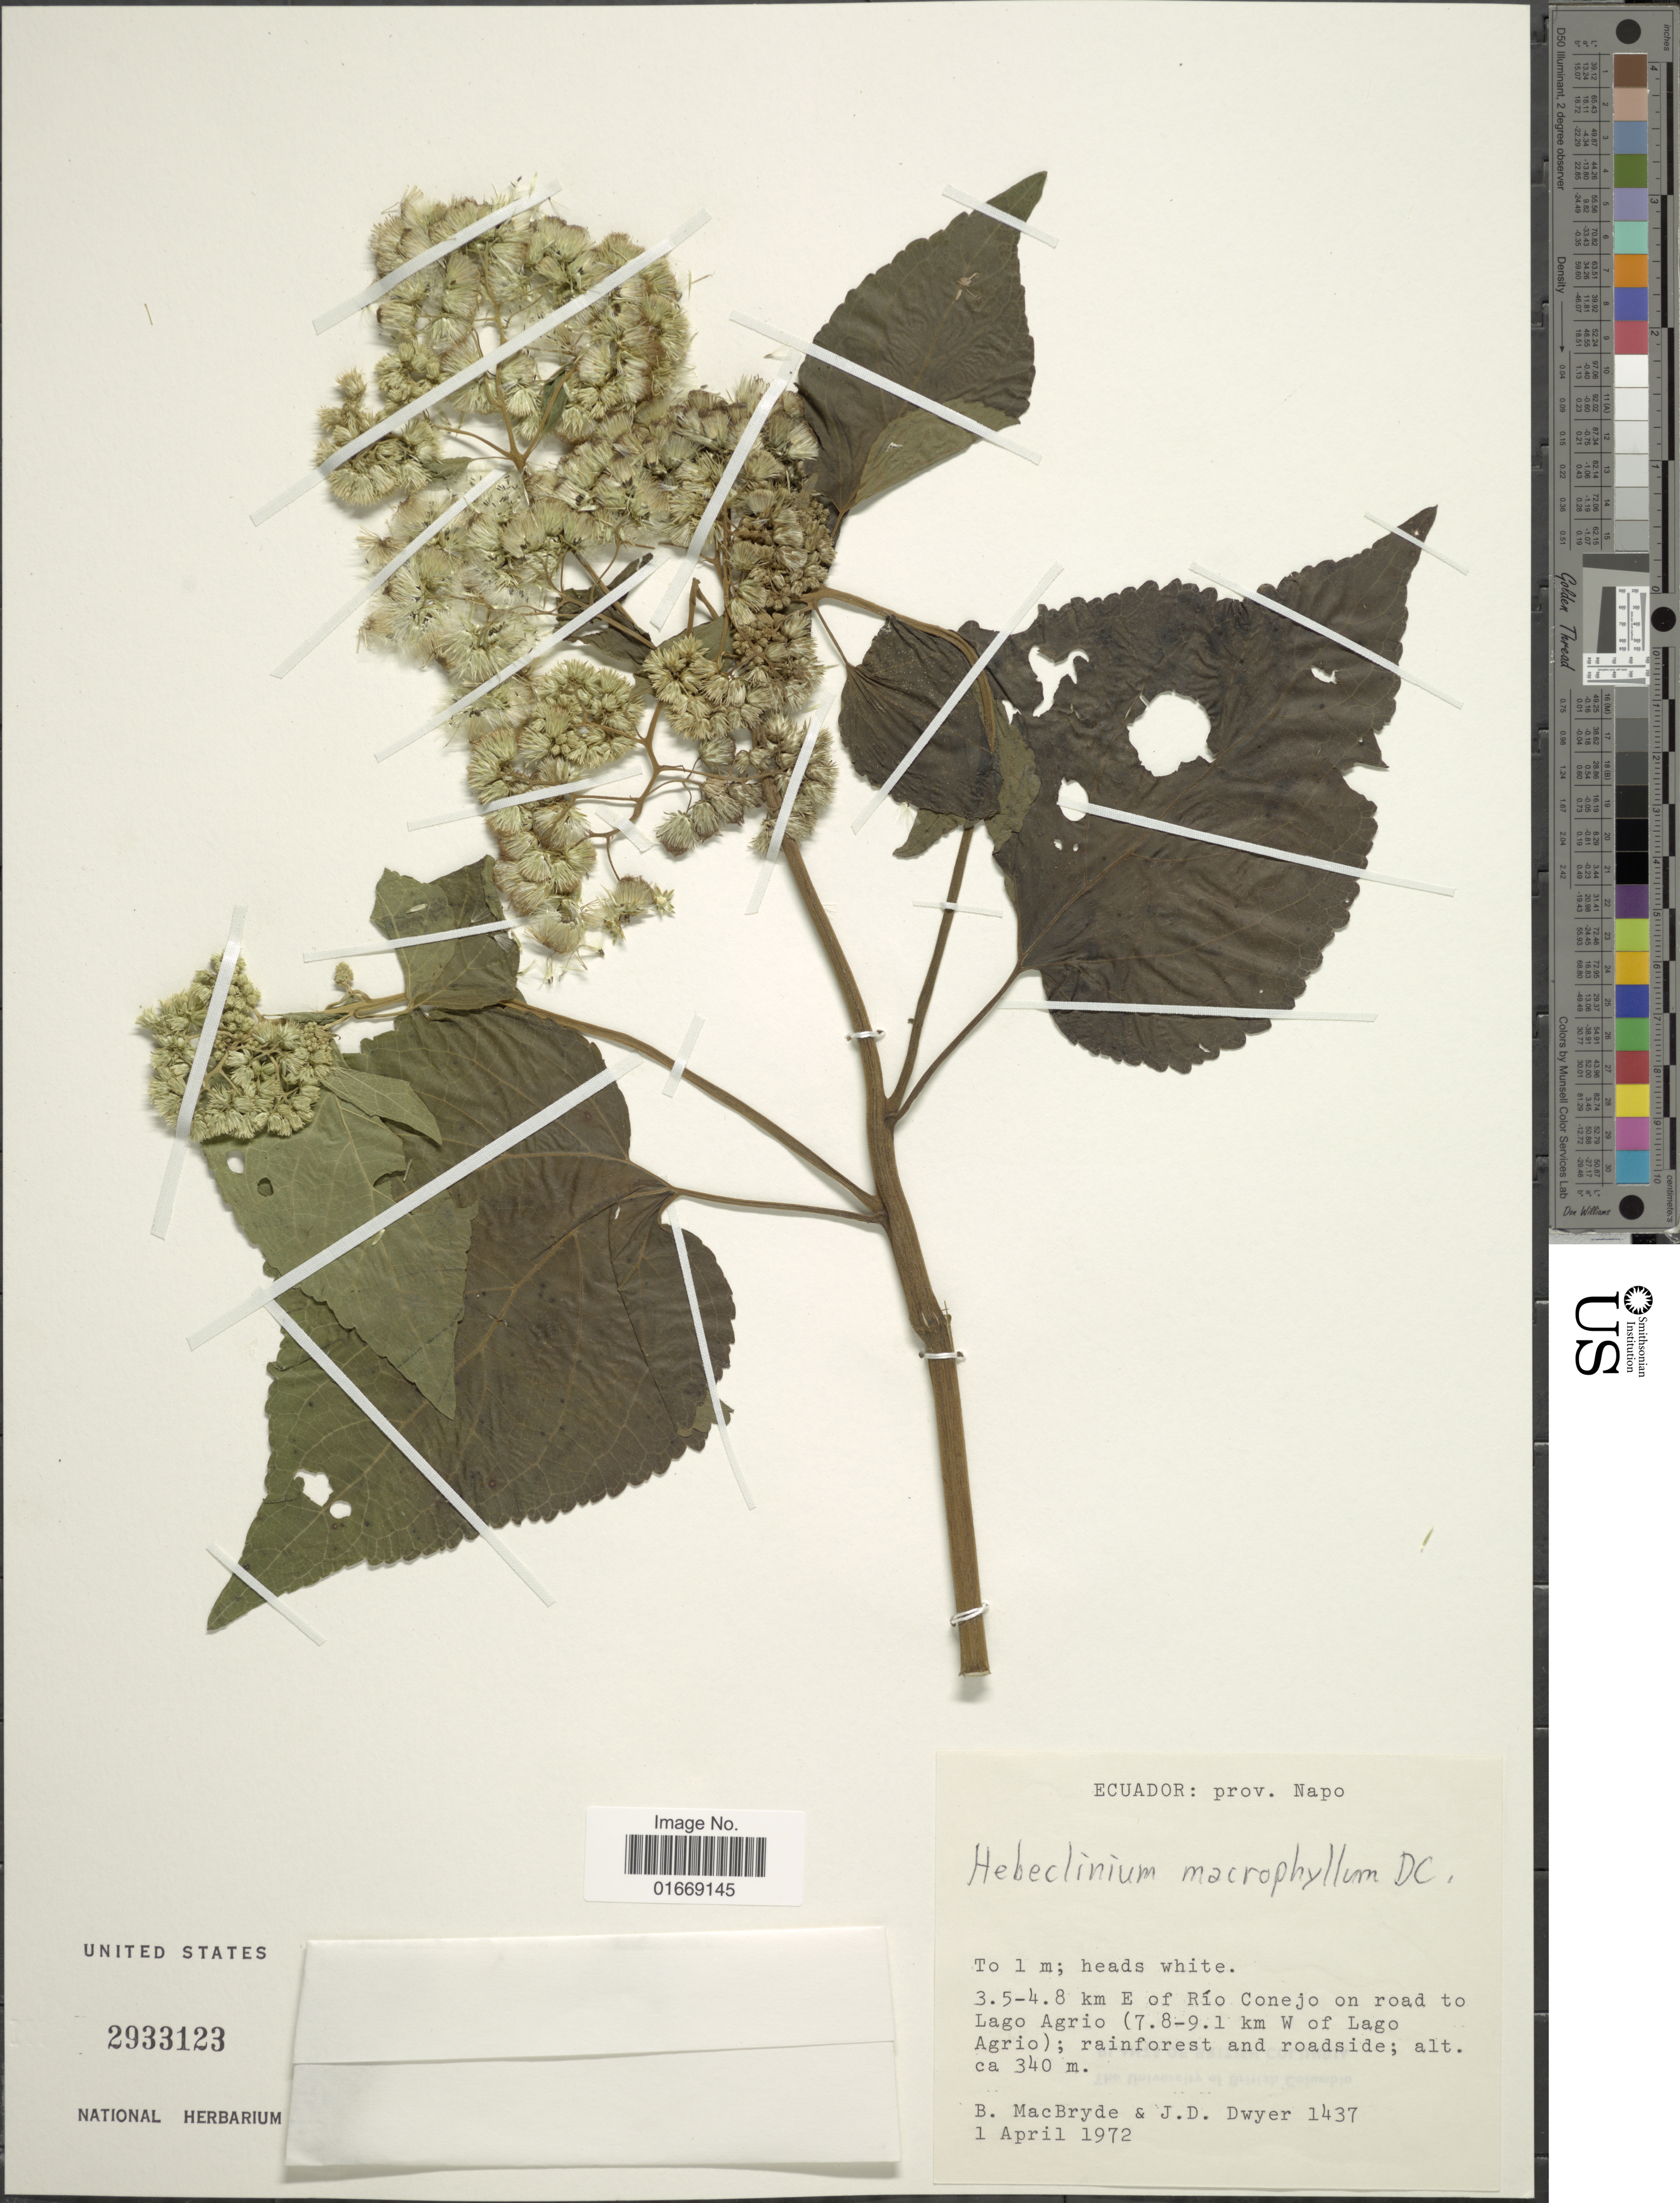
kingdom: Plantae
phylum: Tracheophyta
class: Magnoliopsida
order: Asterales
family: Asteraceae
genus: Hebeclinium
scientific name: Hebeclinium macrophyllum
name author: (L.) DC.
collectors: B. MacBryde & J. D. Dwyer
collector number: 1437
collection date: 1972-04-01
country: Ecuador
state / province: Napo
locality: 3.5-4.8 km E of Rio Conejo on road to Lago Agrio (7.8-9.1 km W of Lago Agrio)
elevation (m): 340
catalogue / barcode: US 2933123